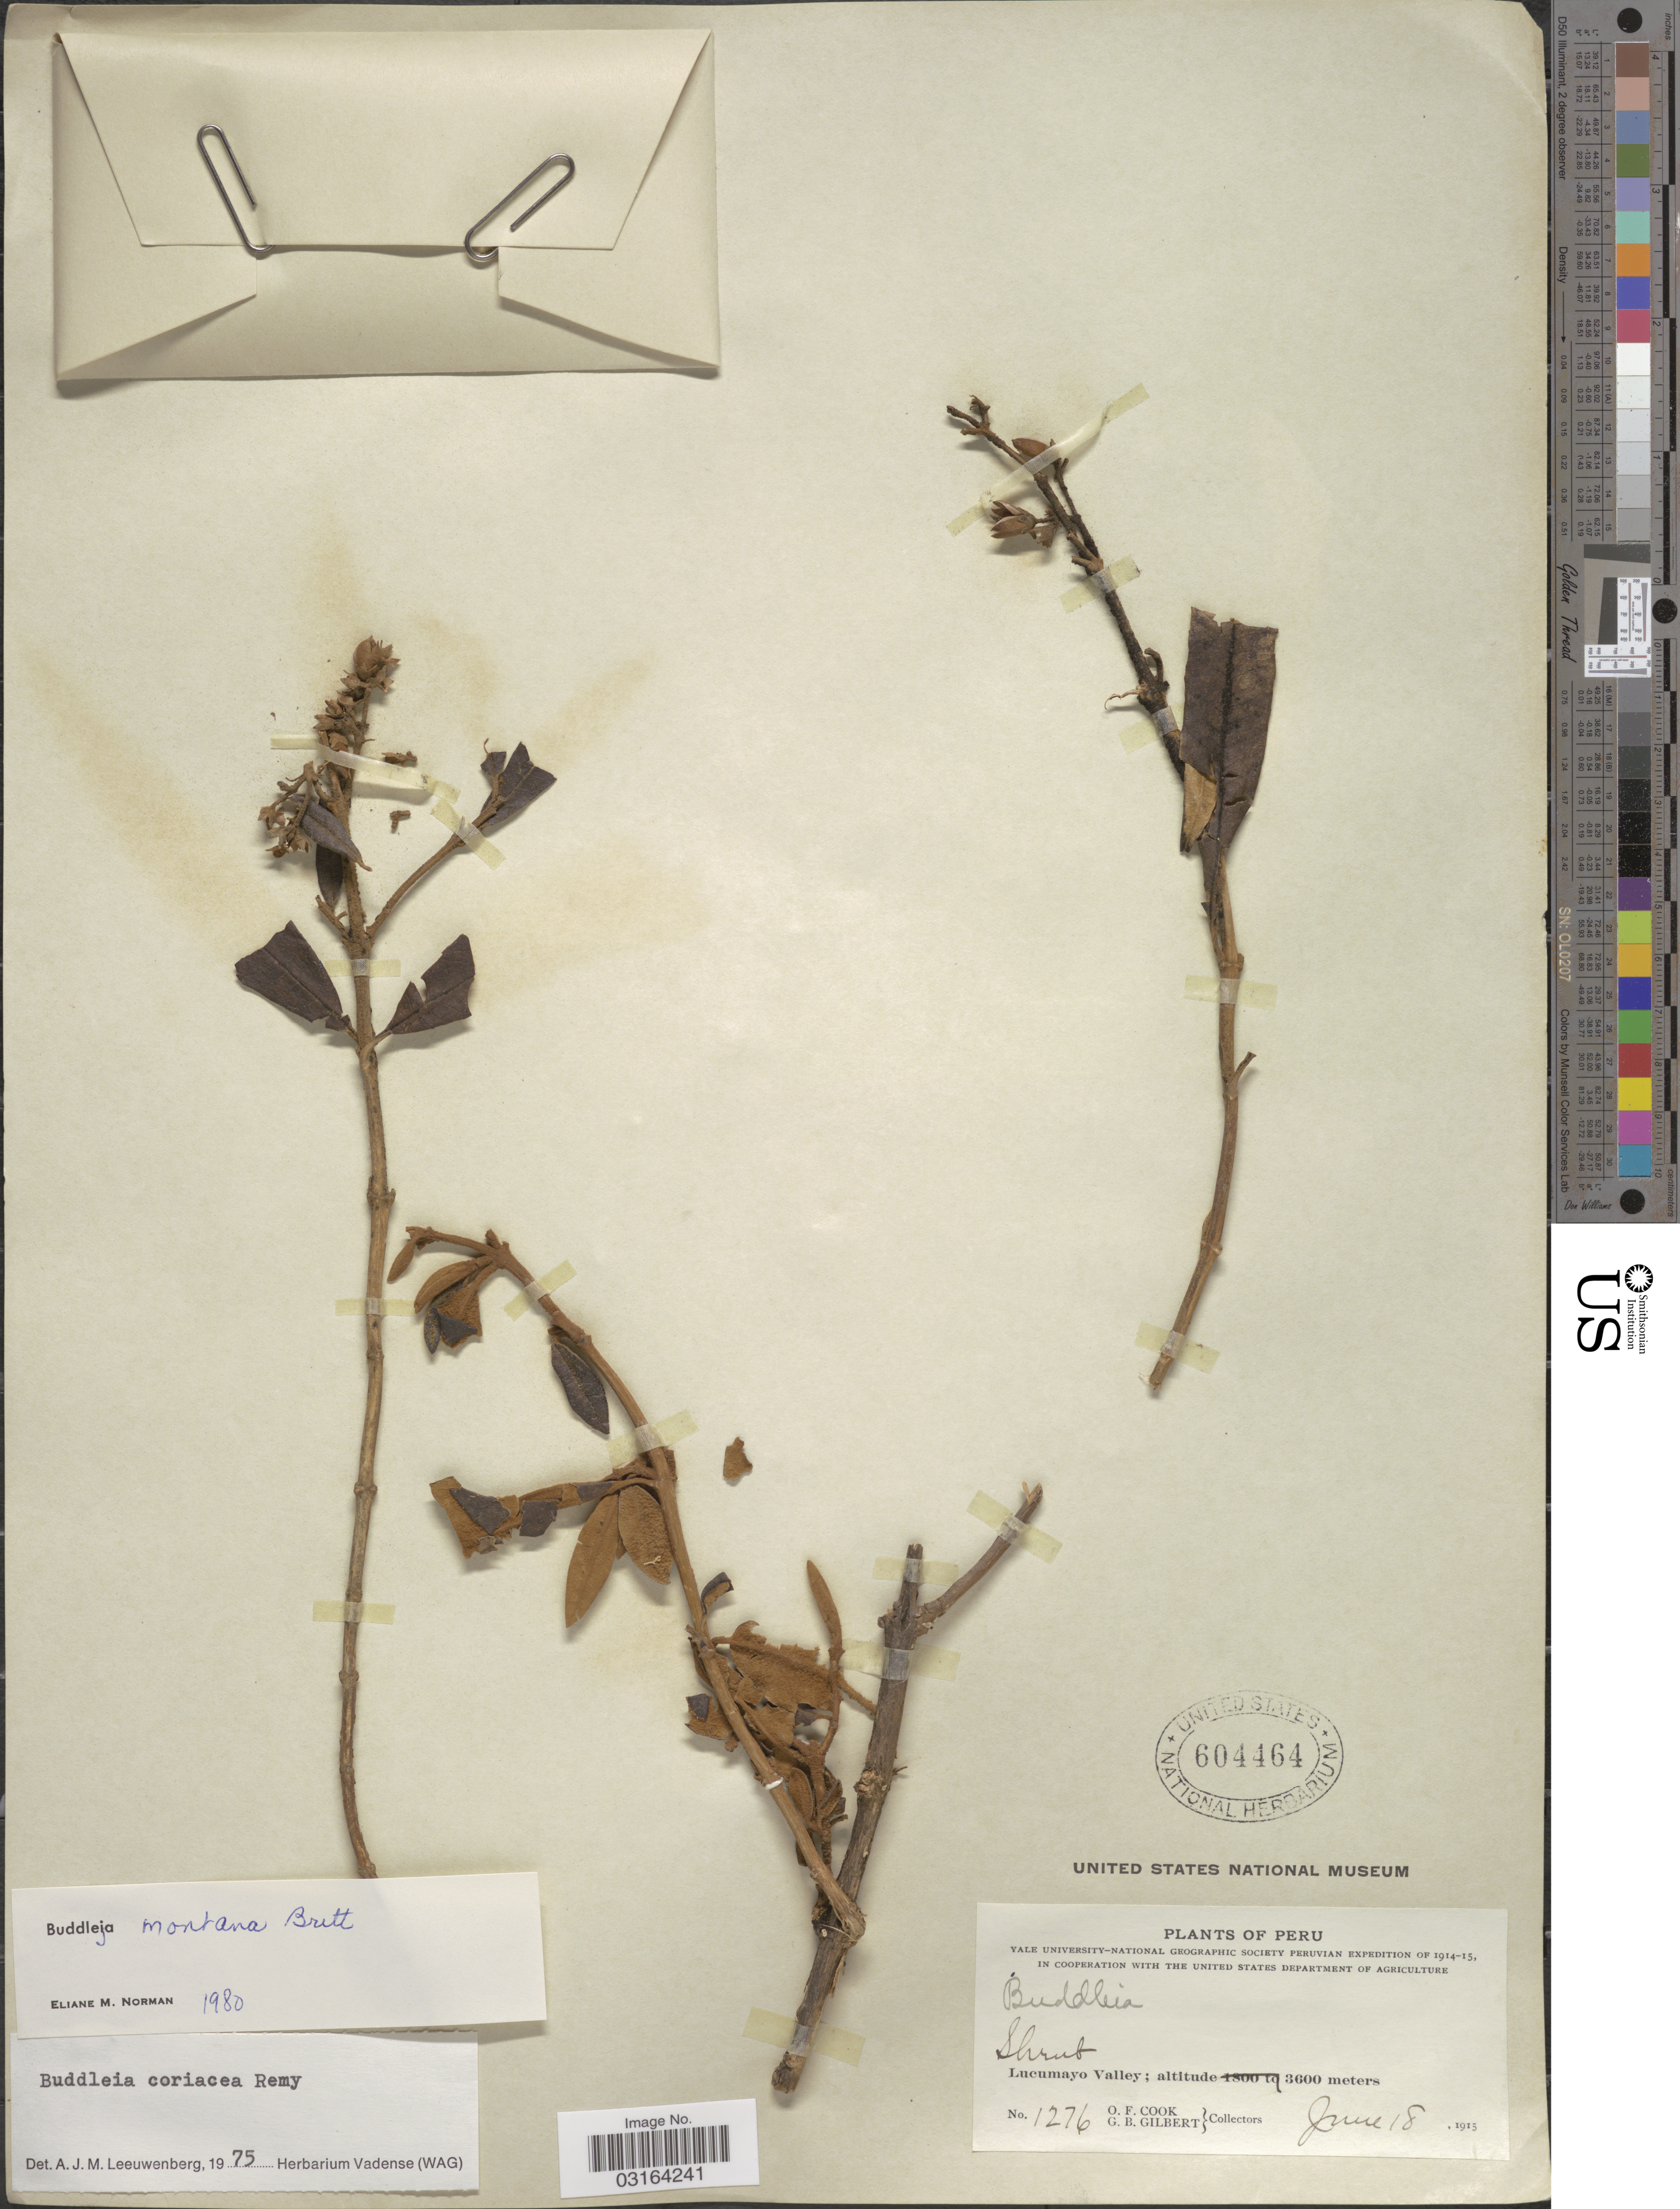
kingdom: Plantae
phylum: Tracheophyta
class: Magnoliopsida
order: Lamiales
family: Scrophulariaceae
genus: Buddleja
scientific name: Buddleja coriacea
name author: Remy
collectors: O. F. Cook & G. B. Gilbert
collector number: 1276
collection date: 1915-06-18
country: Peru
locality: Lucumayo Valley.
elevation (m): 3600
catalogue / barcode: US 604464